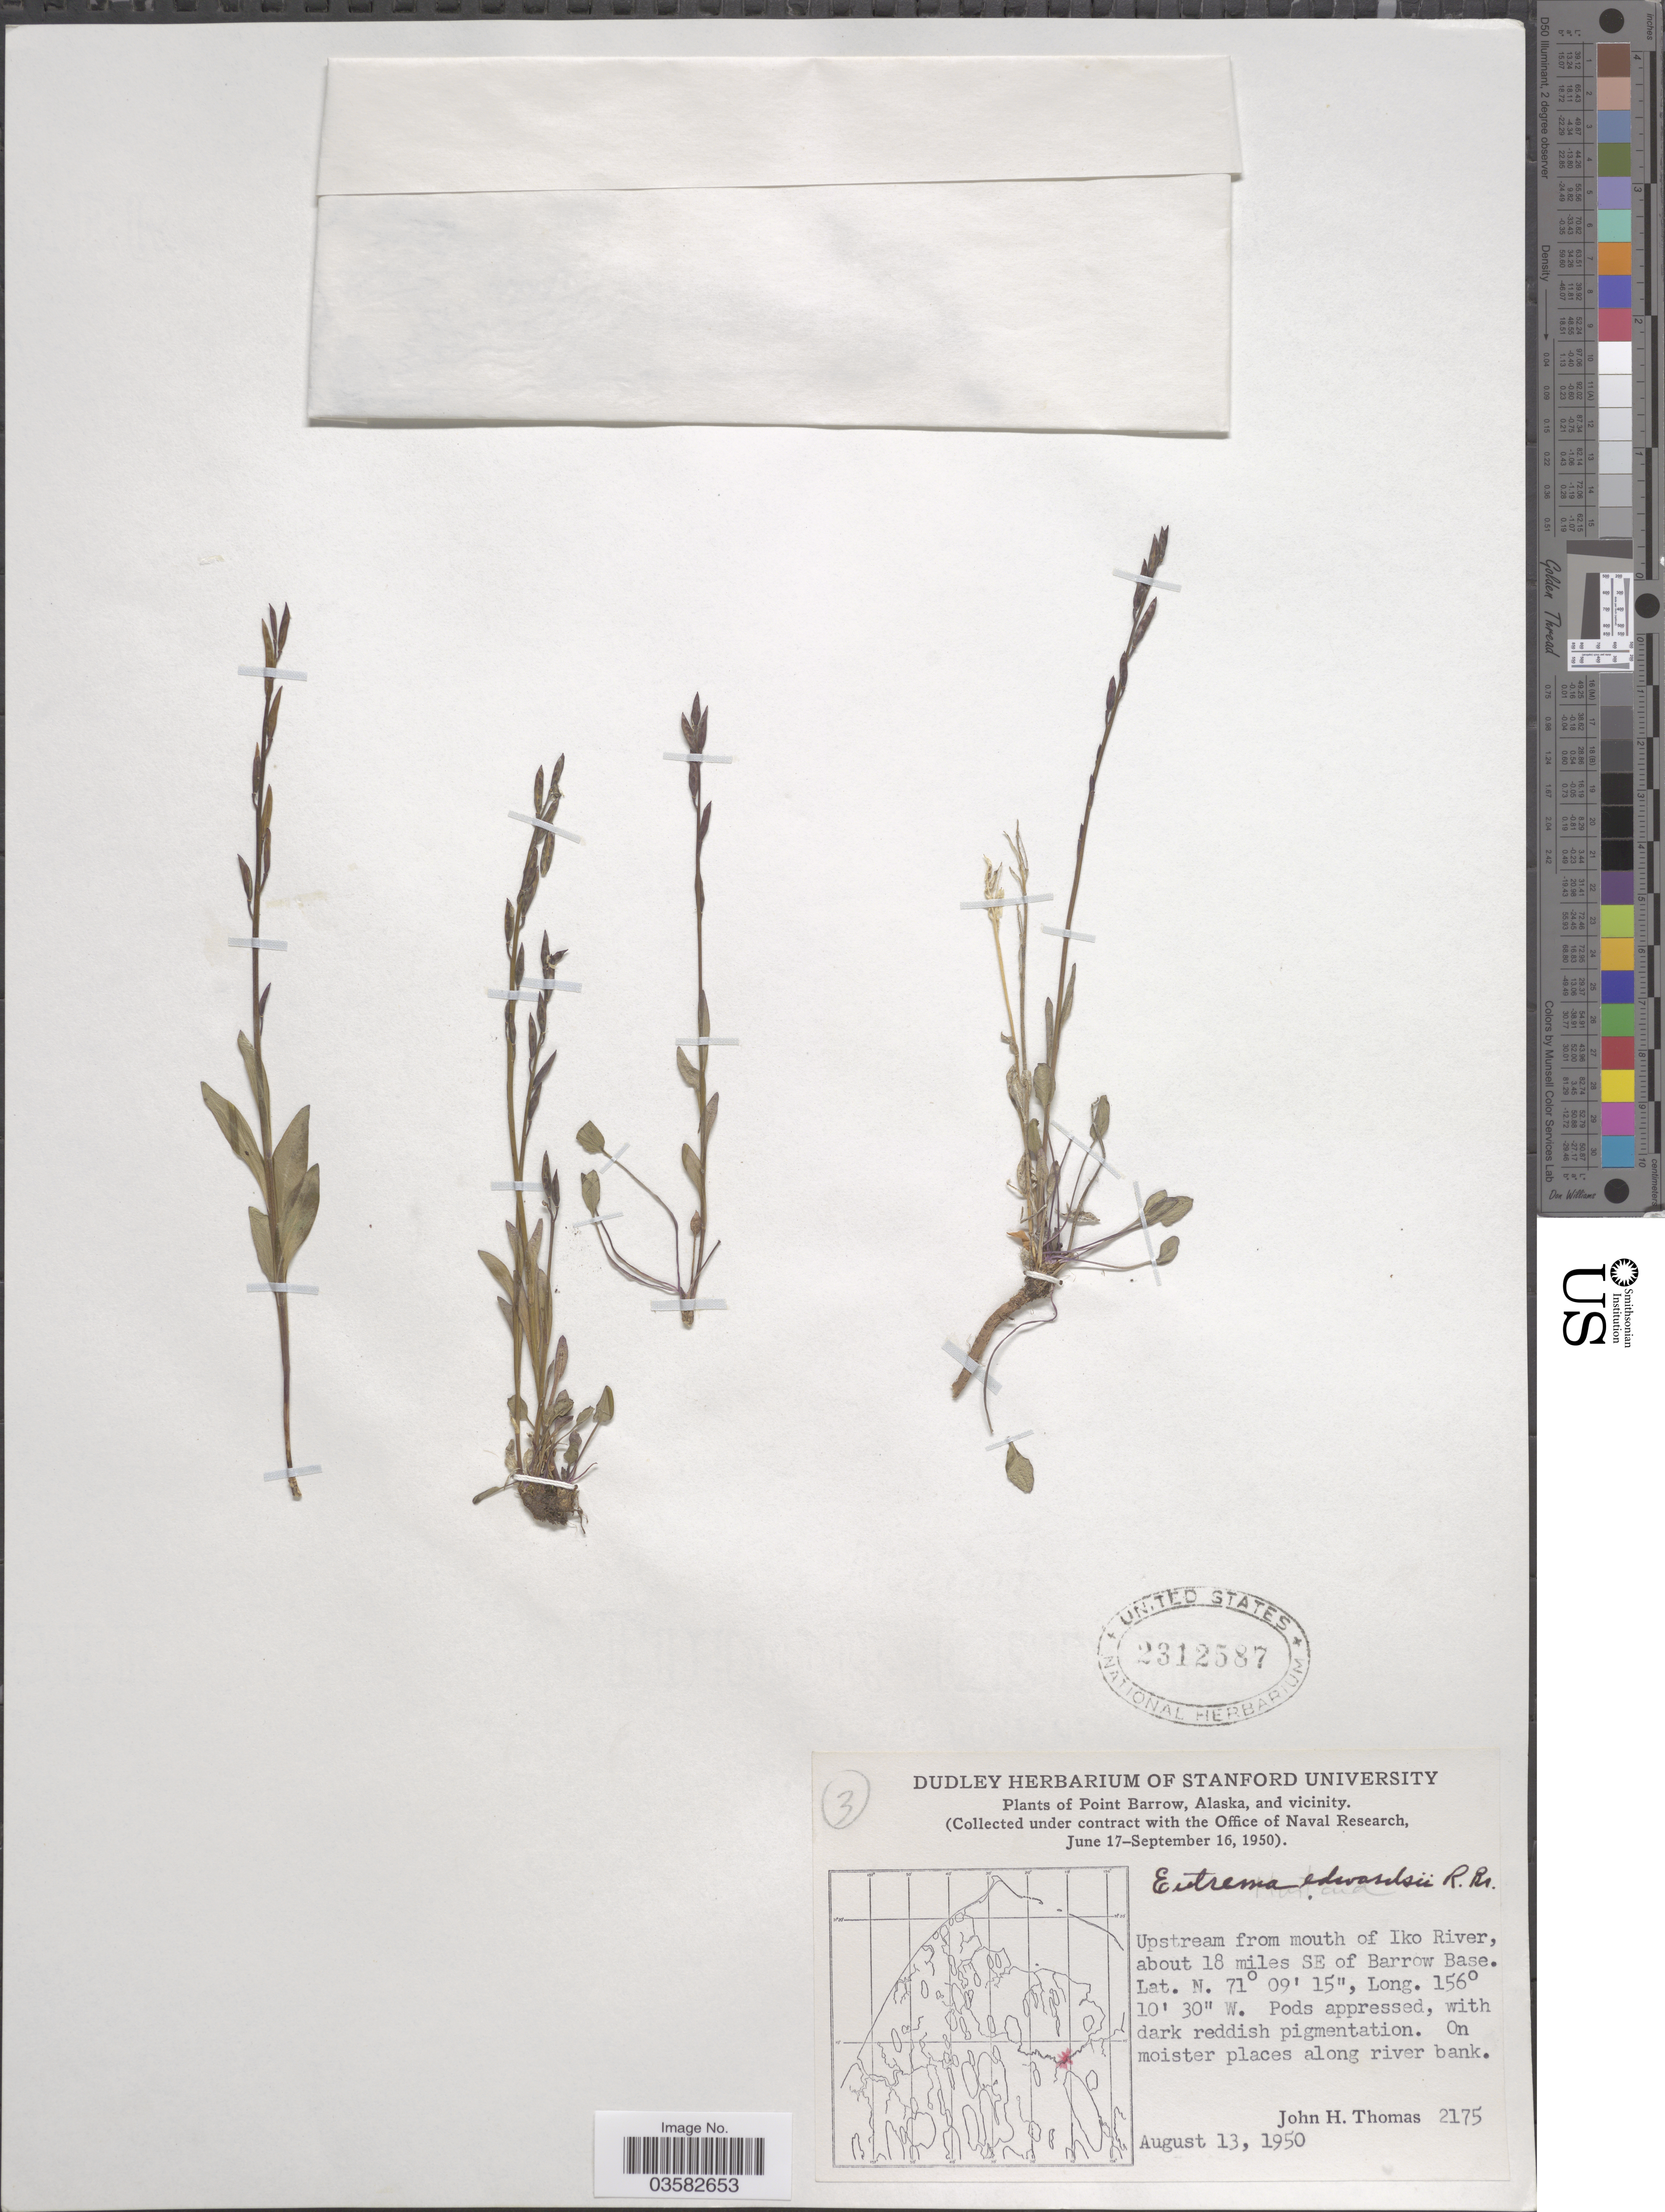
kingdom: Plantae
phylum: Tracheophyta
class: Magnoliopsida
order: Brassicales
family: Brassicaceae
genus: Eutrema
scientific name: Eutrema edwardsii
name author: R. Br.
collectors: J. H. Thomas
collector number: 2175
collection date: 1950-08-13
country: United States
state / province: Alaska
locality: Point Barrow, and vicinity. Upstream from mouth of Iko River, about 18 miles SE of Barrow Base.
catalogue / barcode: US 2312587